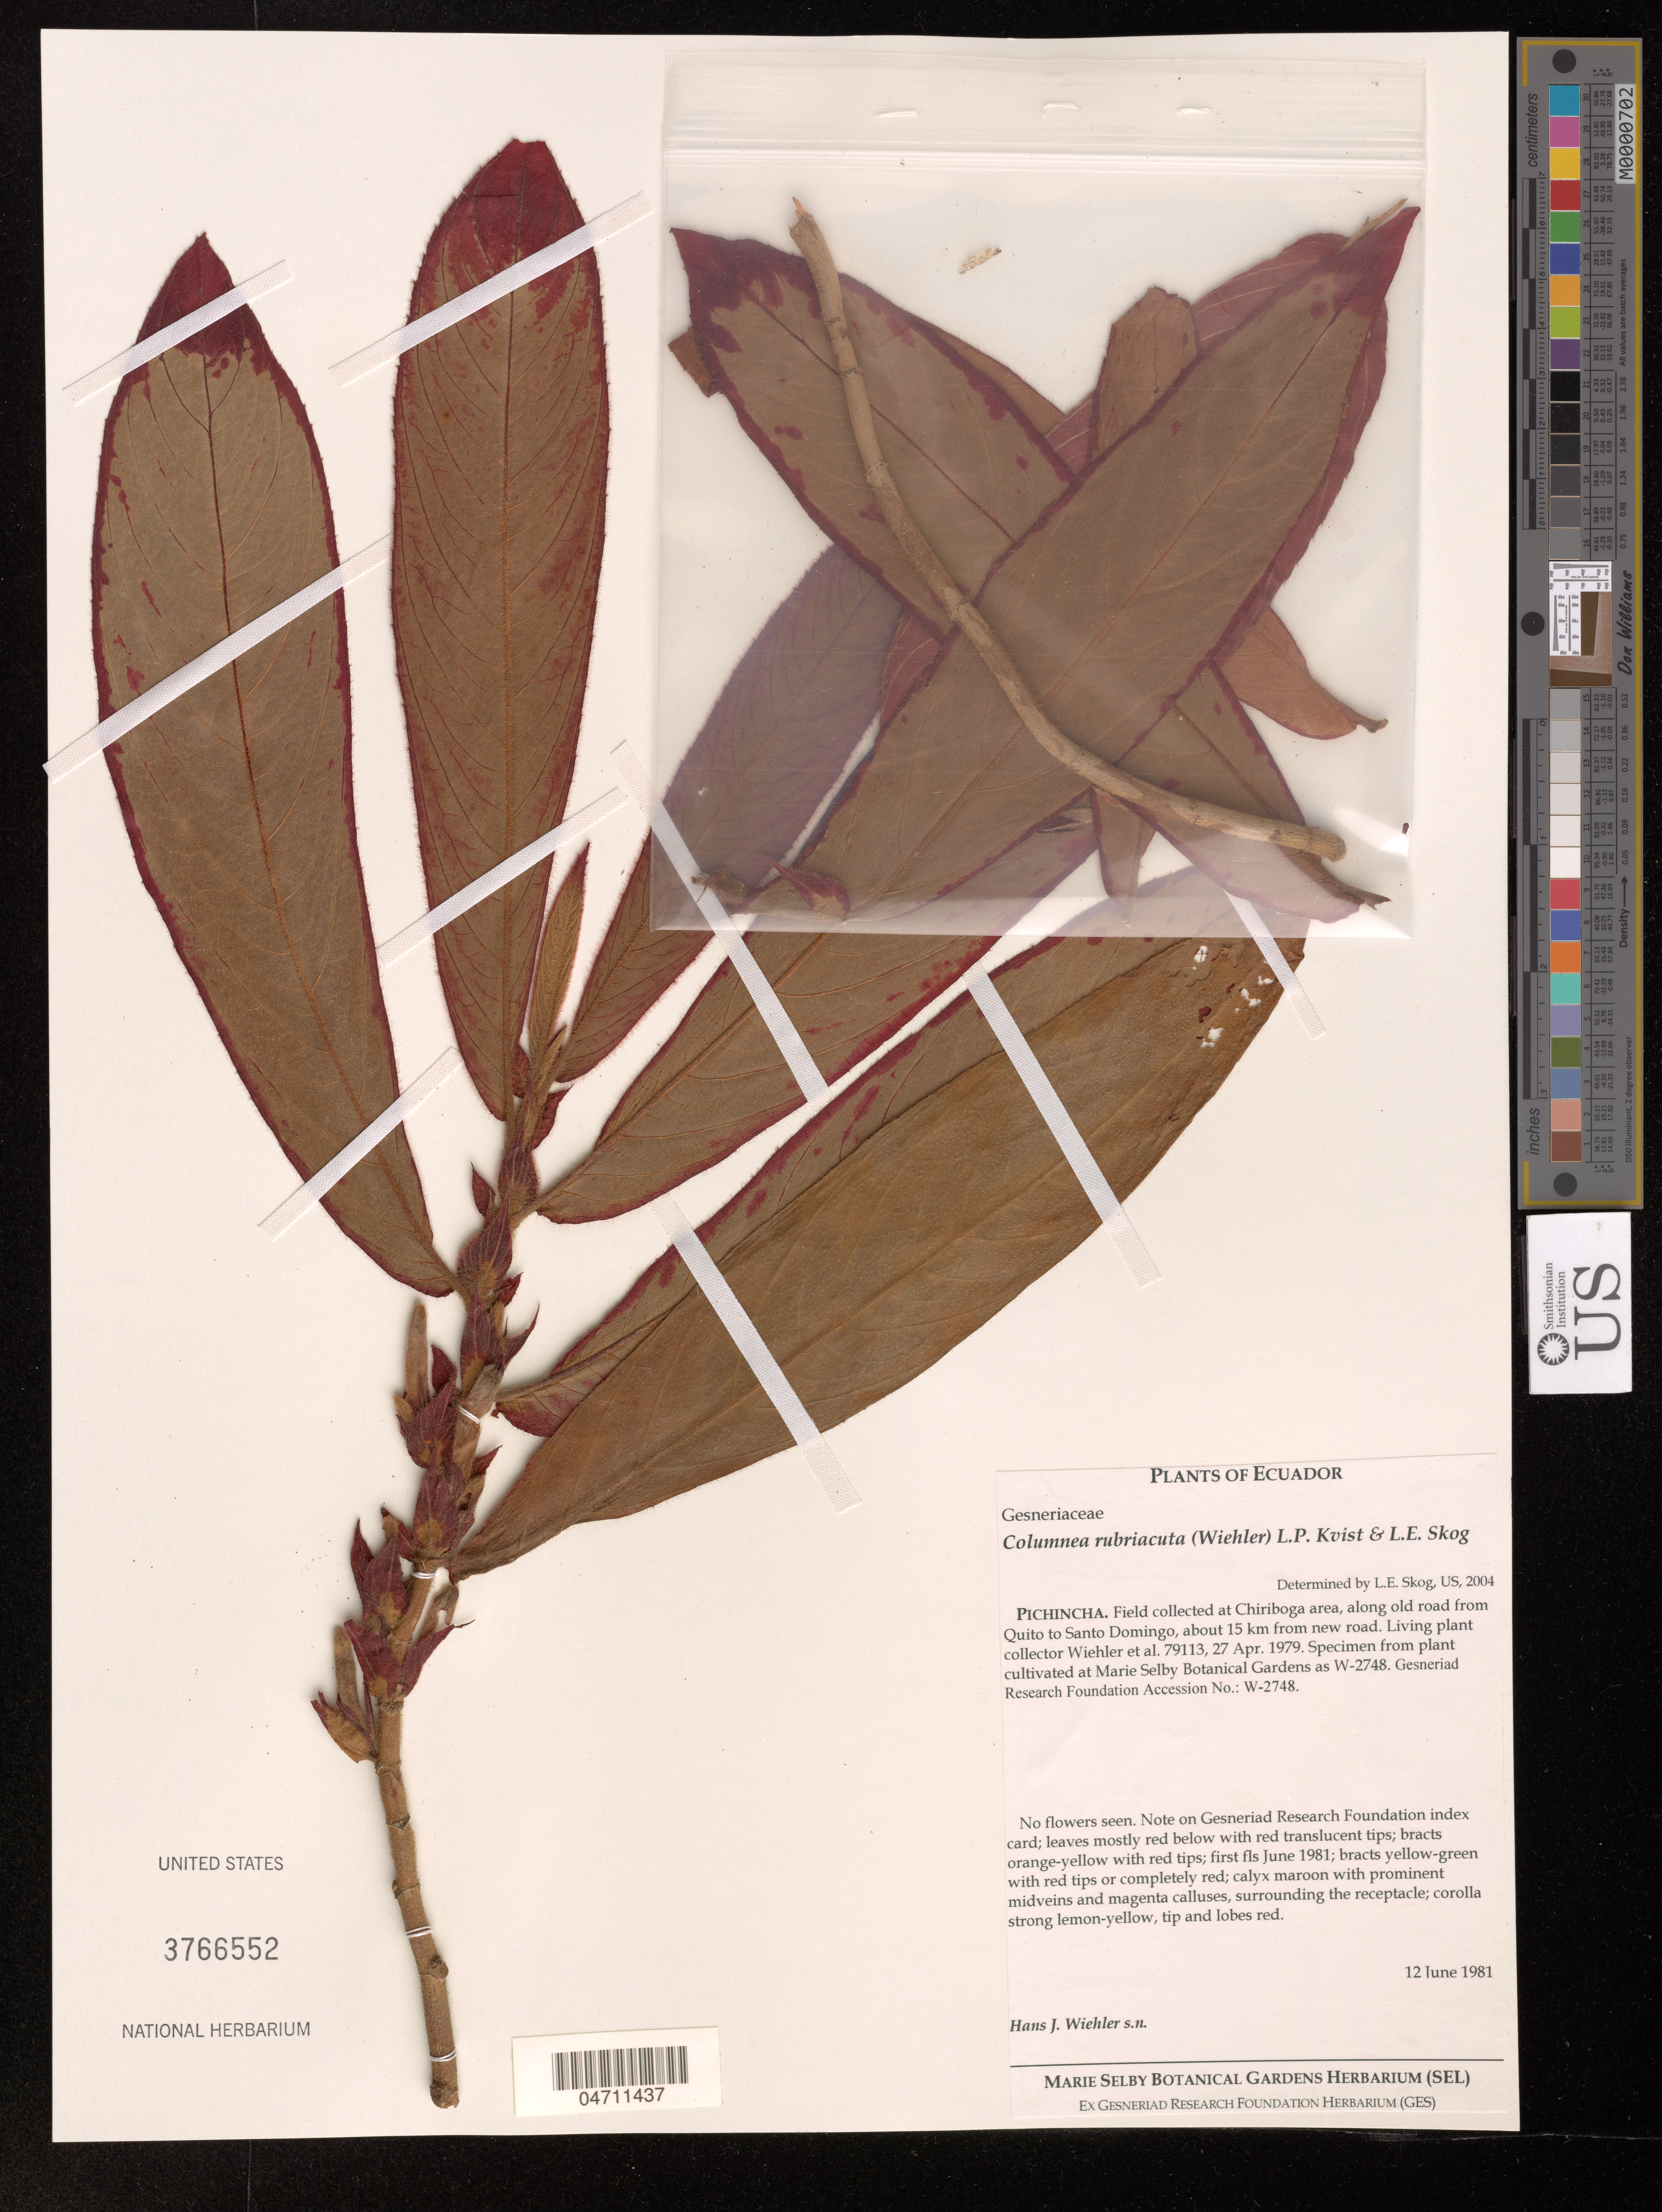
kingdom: Plantae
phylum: Tracheophyta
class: Magnoliopsida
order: Lamiales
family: Gesneriaceae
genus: Columnea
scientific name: Columnea rubriacuta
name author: (Wiehler) L.P. Kvist & L.E. Skog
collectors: H. Wiehler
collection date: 1981-06-12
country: Ecuador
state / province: Pichincha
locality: At Chirboga area, along old road from Quito to Santo Domingo, about 15 km from new road.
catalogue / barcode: US 3766552